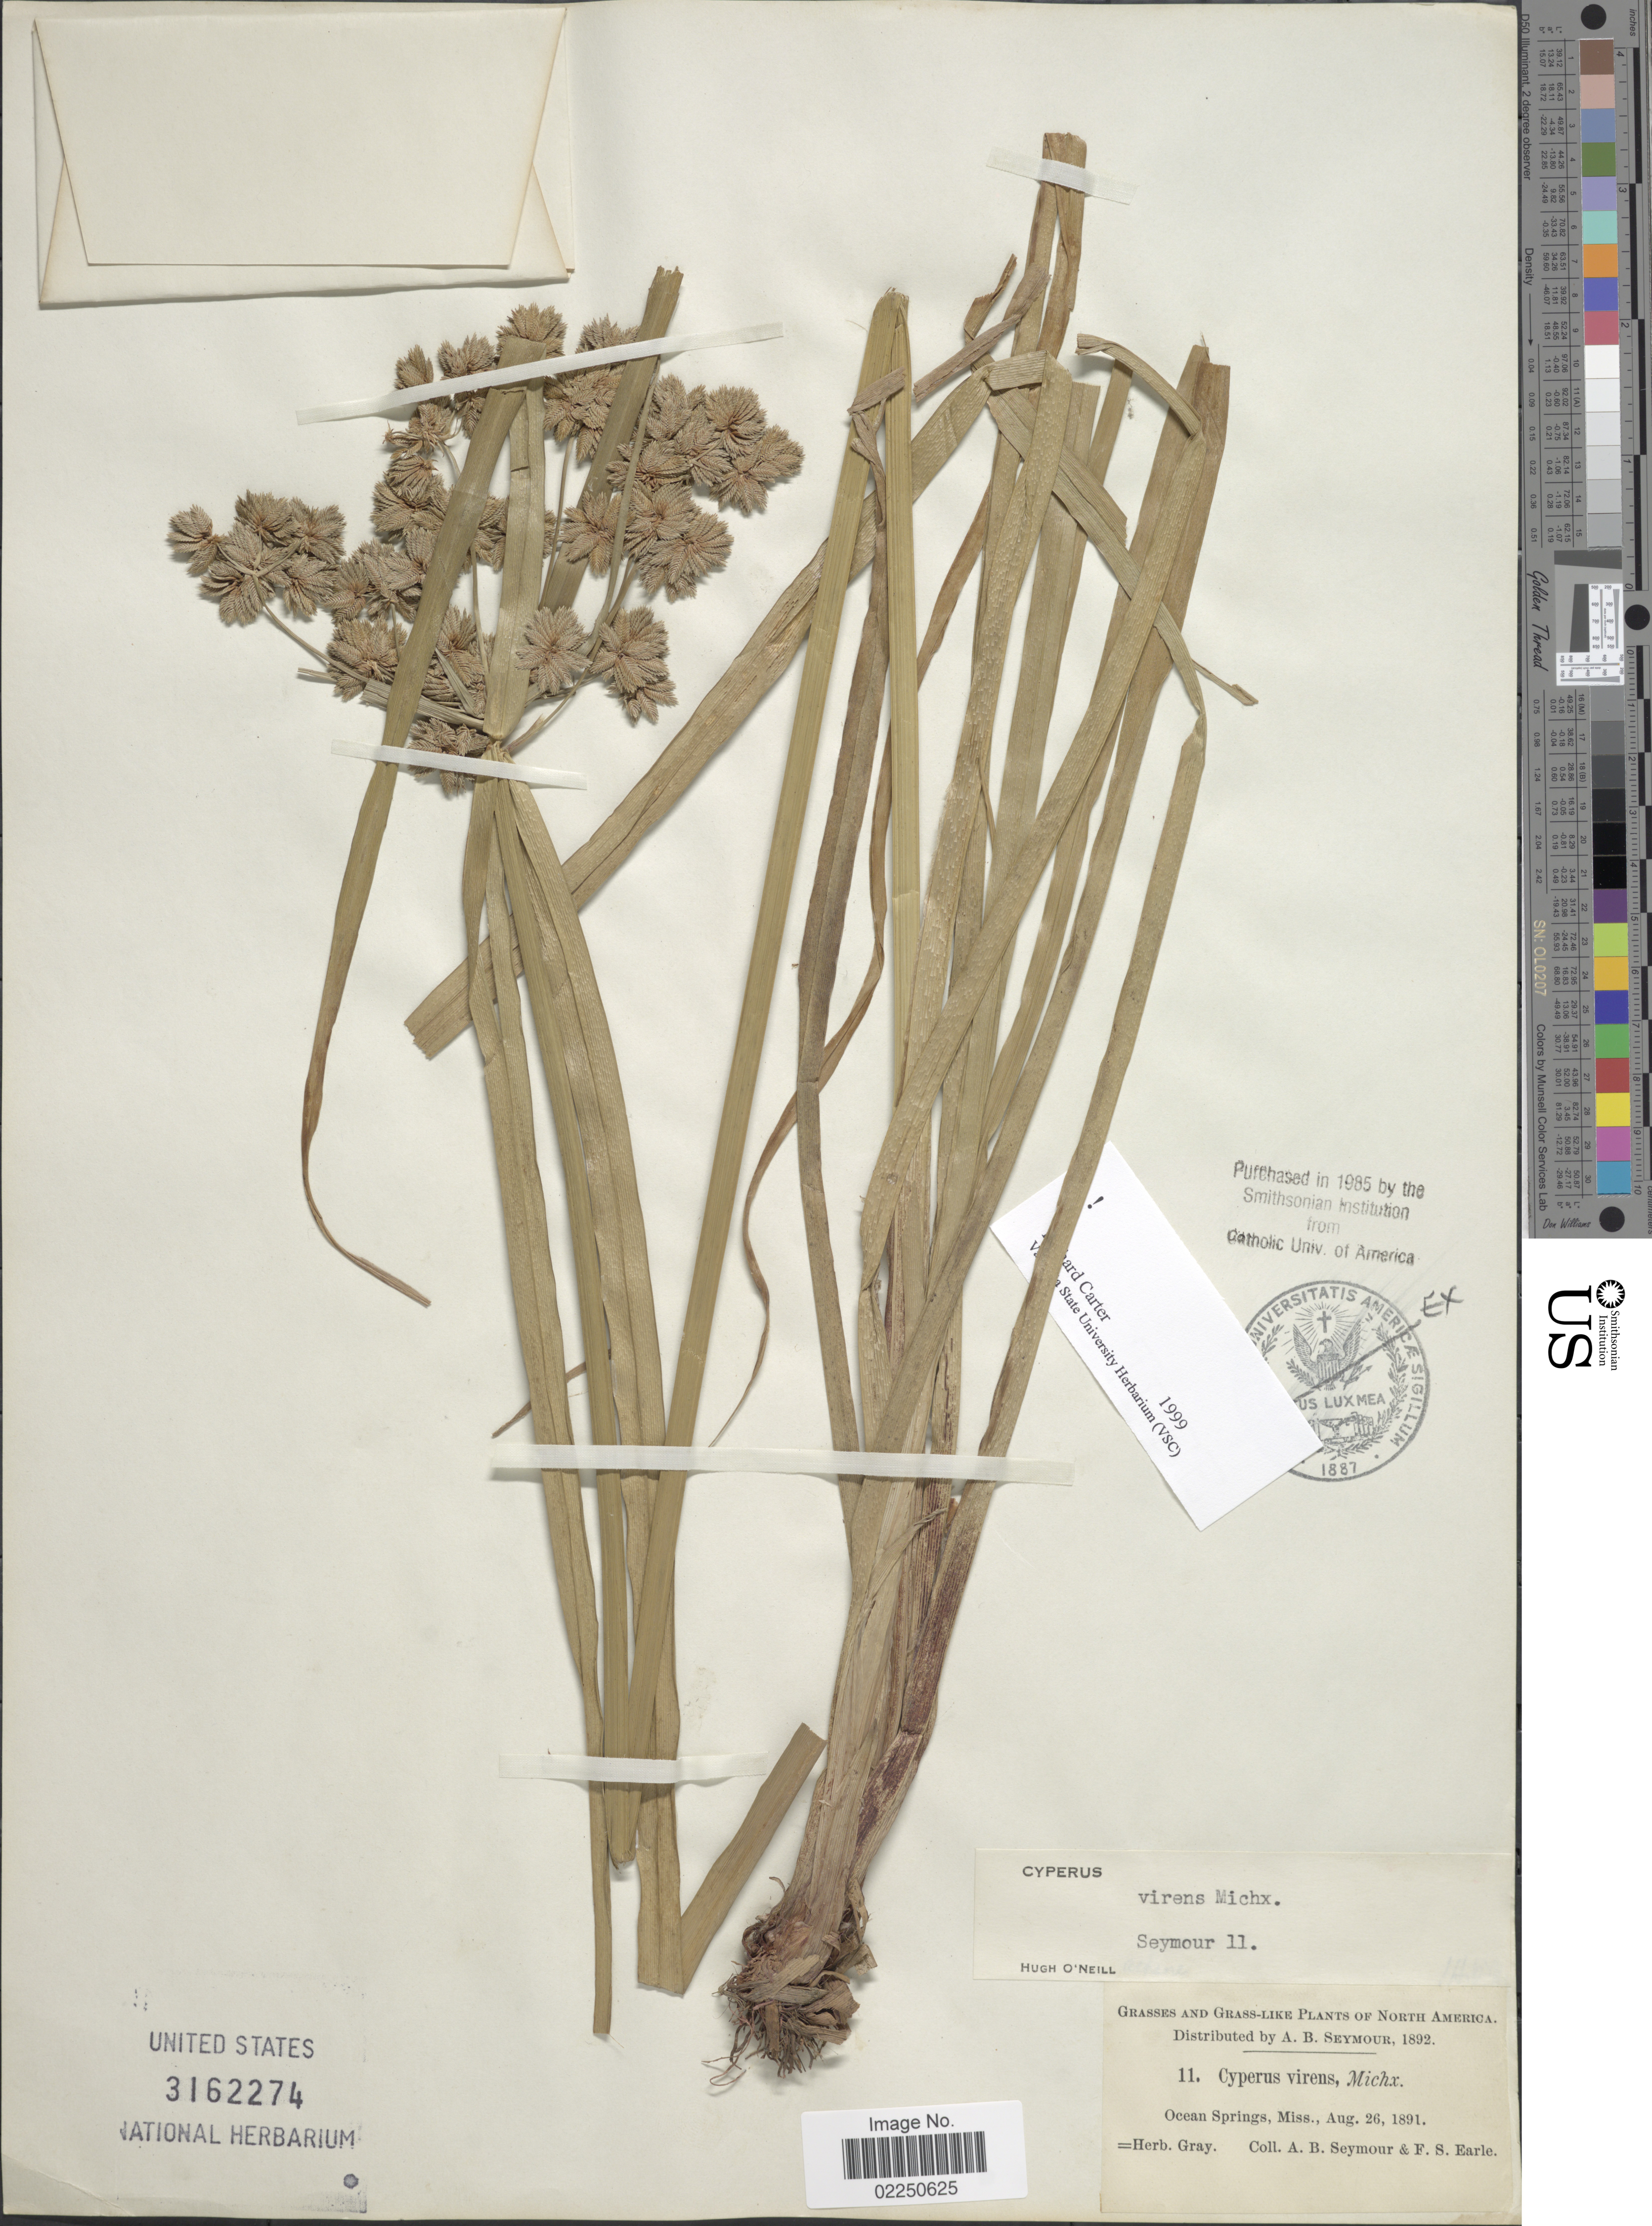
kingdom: Plantae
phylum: Tracheophyta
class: Liliopsida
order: Poales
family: Cyperaceae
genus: Cyperus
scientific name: Cyperus virens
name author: Michx.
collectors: A. Seymour & F. S. Earle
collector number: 11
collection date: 1891-08-26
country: United States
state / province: Mississippi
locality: Ocean Springs, Miss.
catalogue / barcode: US 3162274